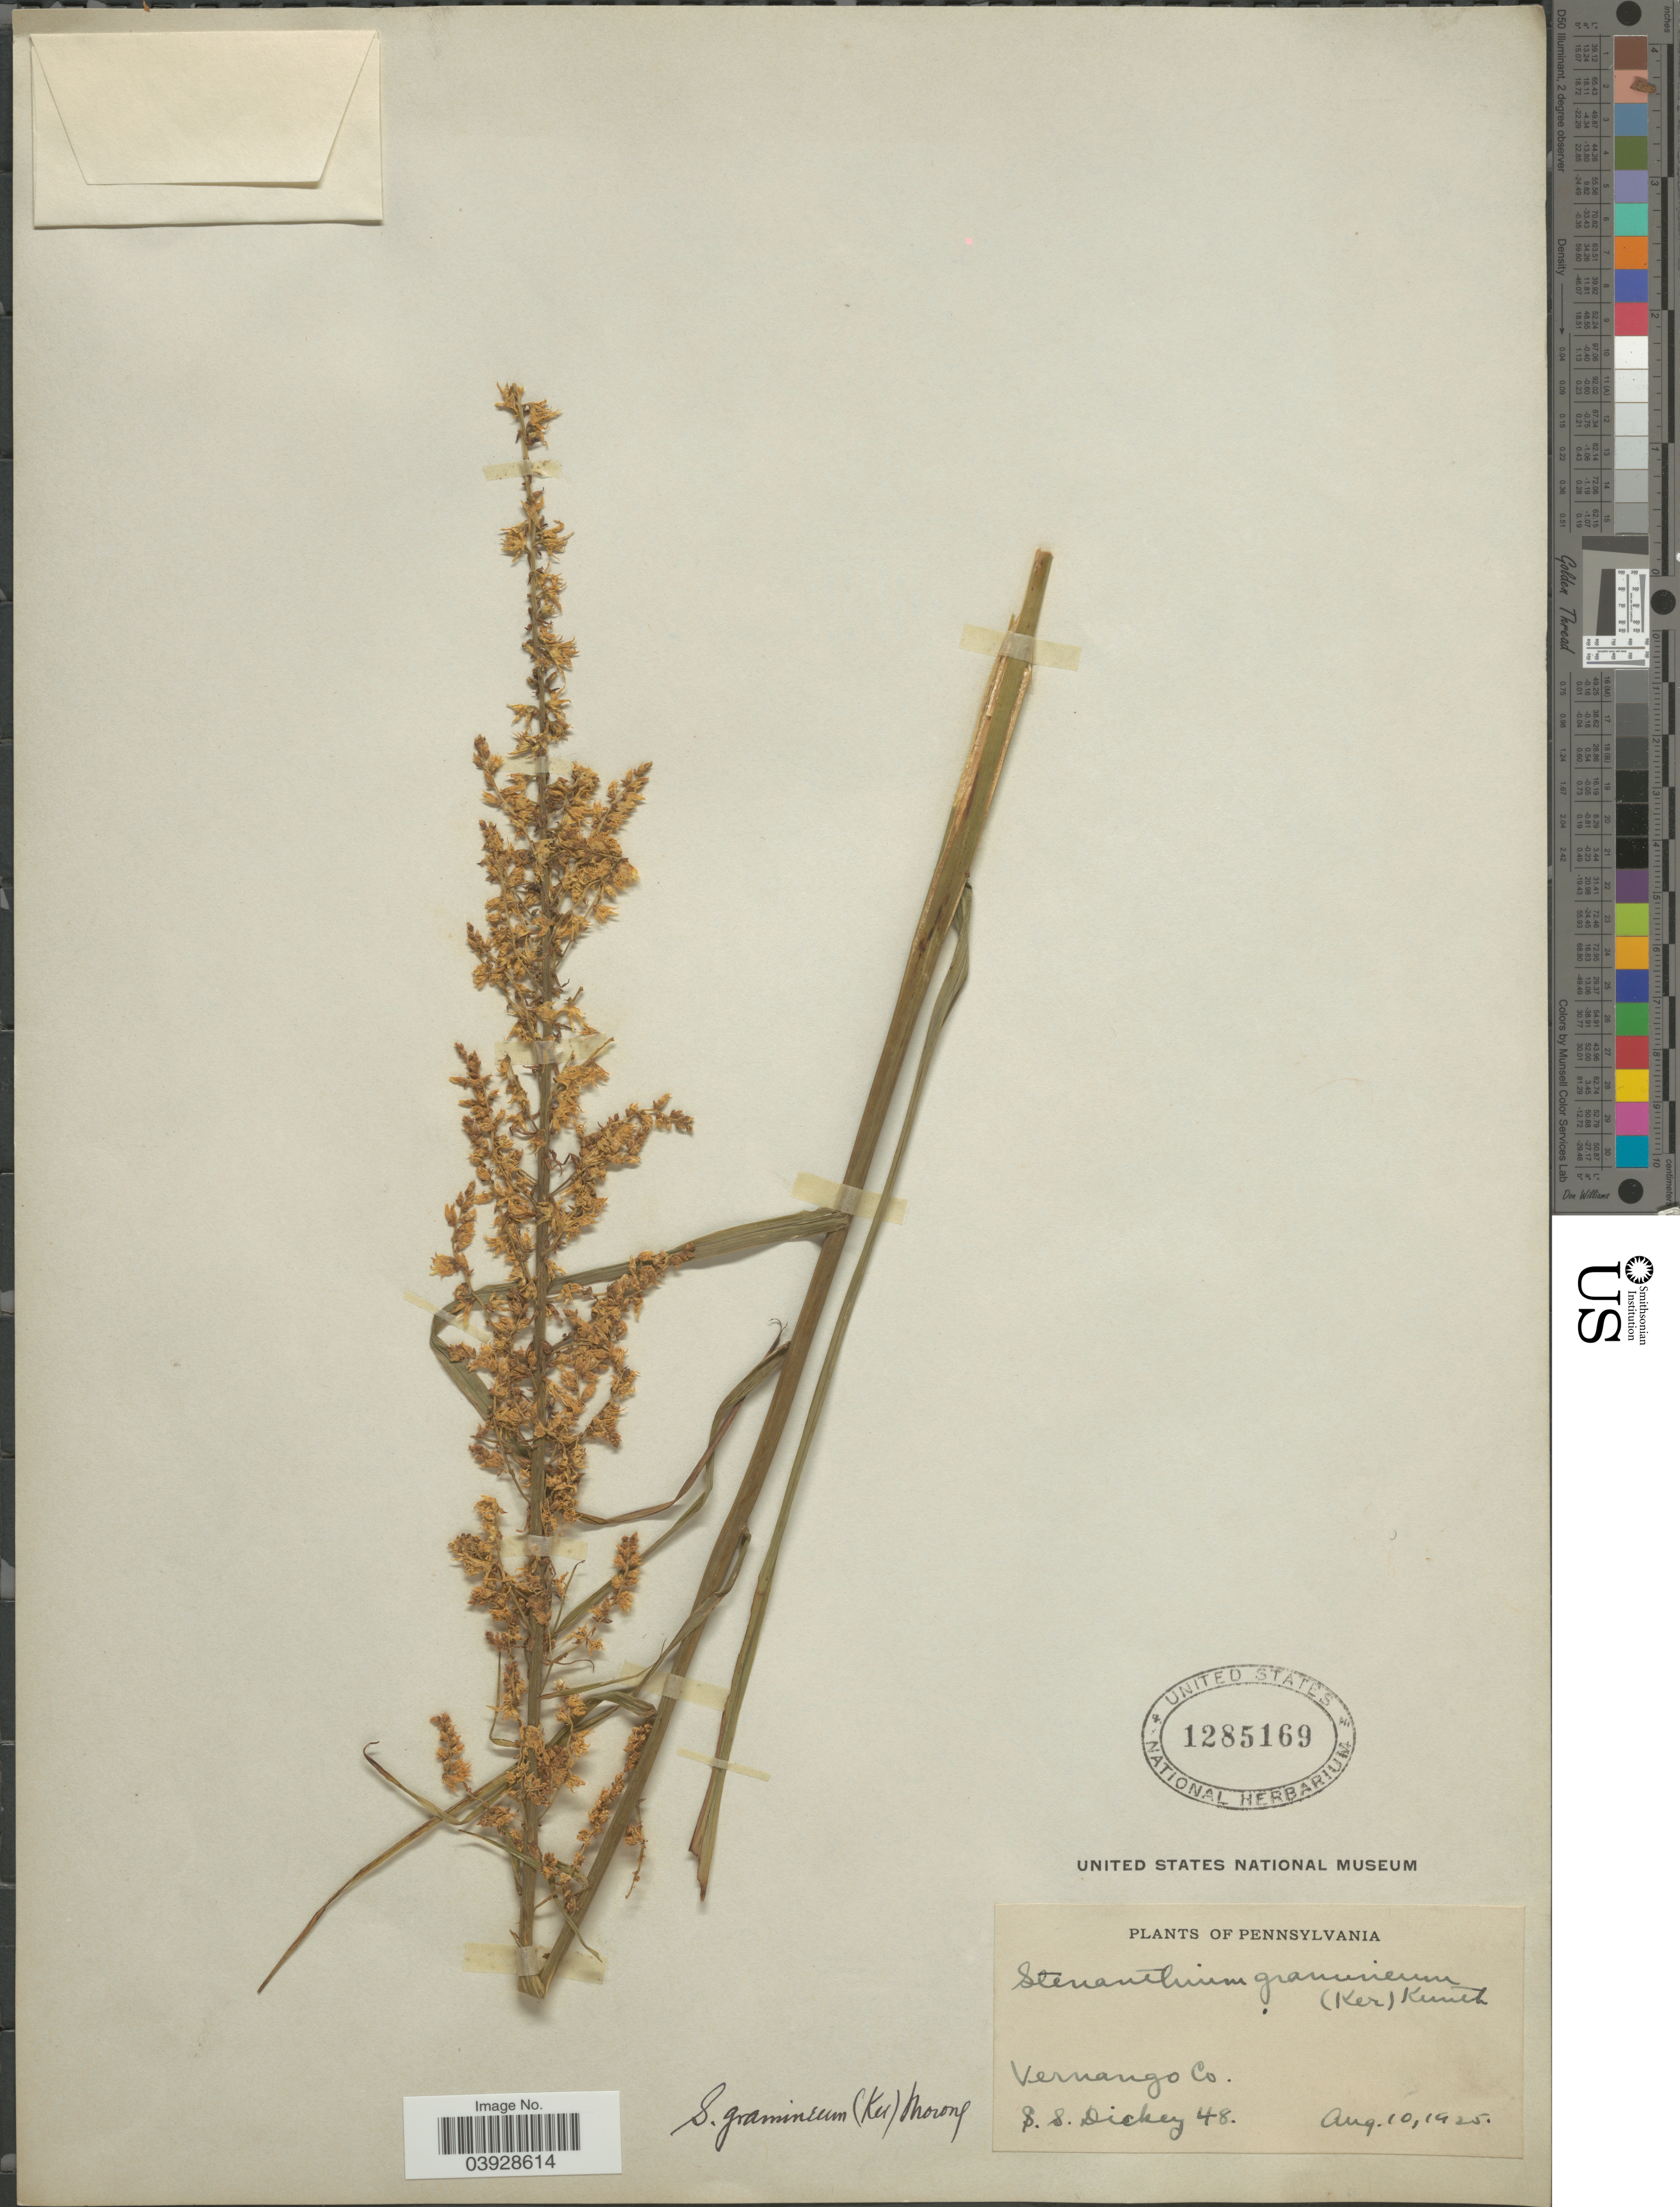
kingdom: Plantae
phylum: Tracheophyta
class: Liliopsida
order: Liliales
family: Melanthiaceae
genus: Stenanthium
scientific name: Stenanthium gramineum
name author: (Ker Gawl.) Morong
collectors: S. Dickey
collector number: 48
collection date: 1925-08-10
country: United States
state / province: Pennsylvania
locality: Vernango Co.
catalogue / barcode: US 1285169